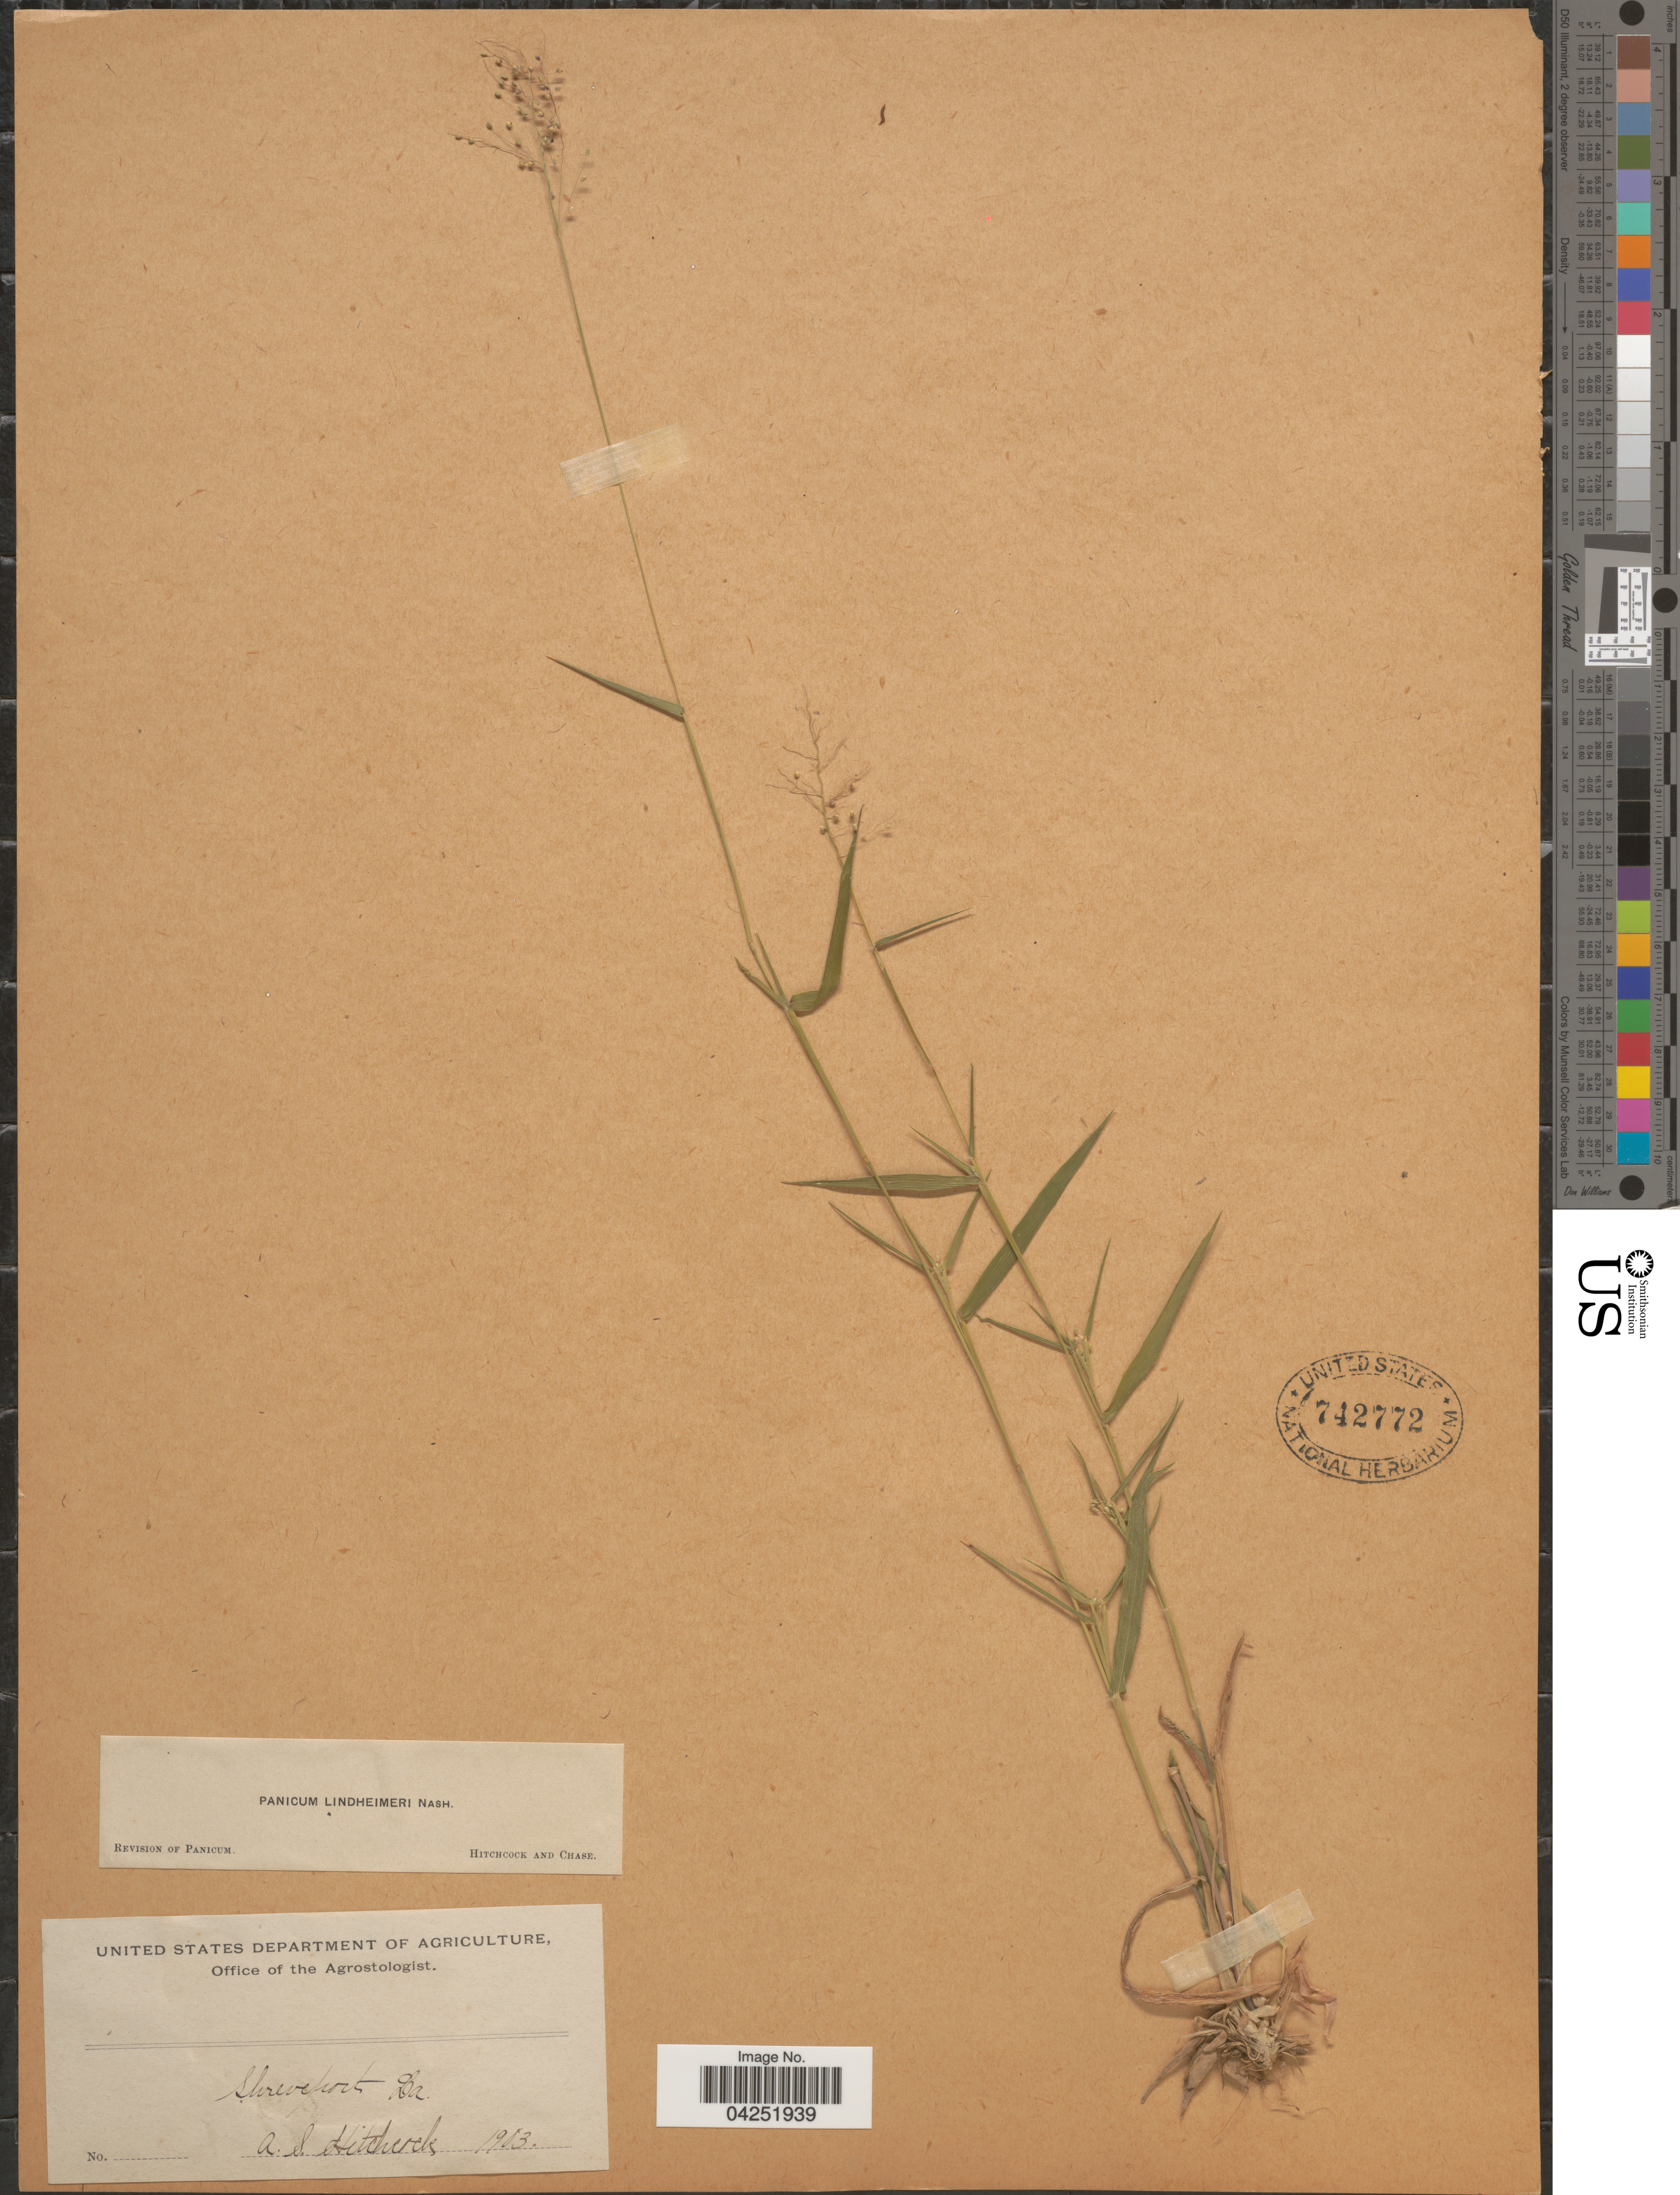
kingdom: Plantae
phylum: Tracheophyta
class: Liliopsida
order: Poales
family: Poaceae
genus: Dichanthelium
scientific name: Dichanthelium acuminatum var. lindheimeri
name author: (Nash) Gould & C.A. Clark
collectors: A. S. Hitchcock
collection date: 1903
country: United States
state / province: Louisiana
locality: Shreveport.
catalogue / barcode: US 742772